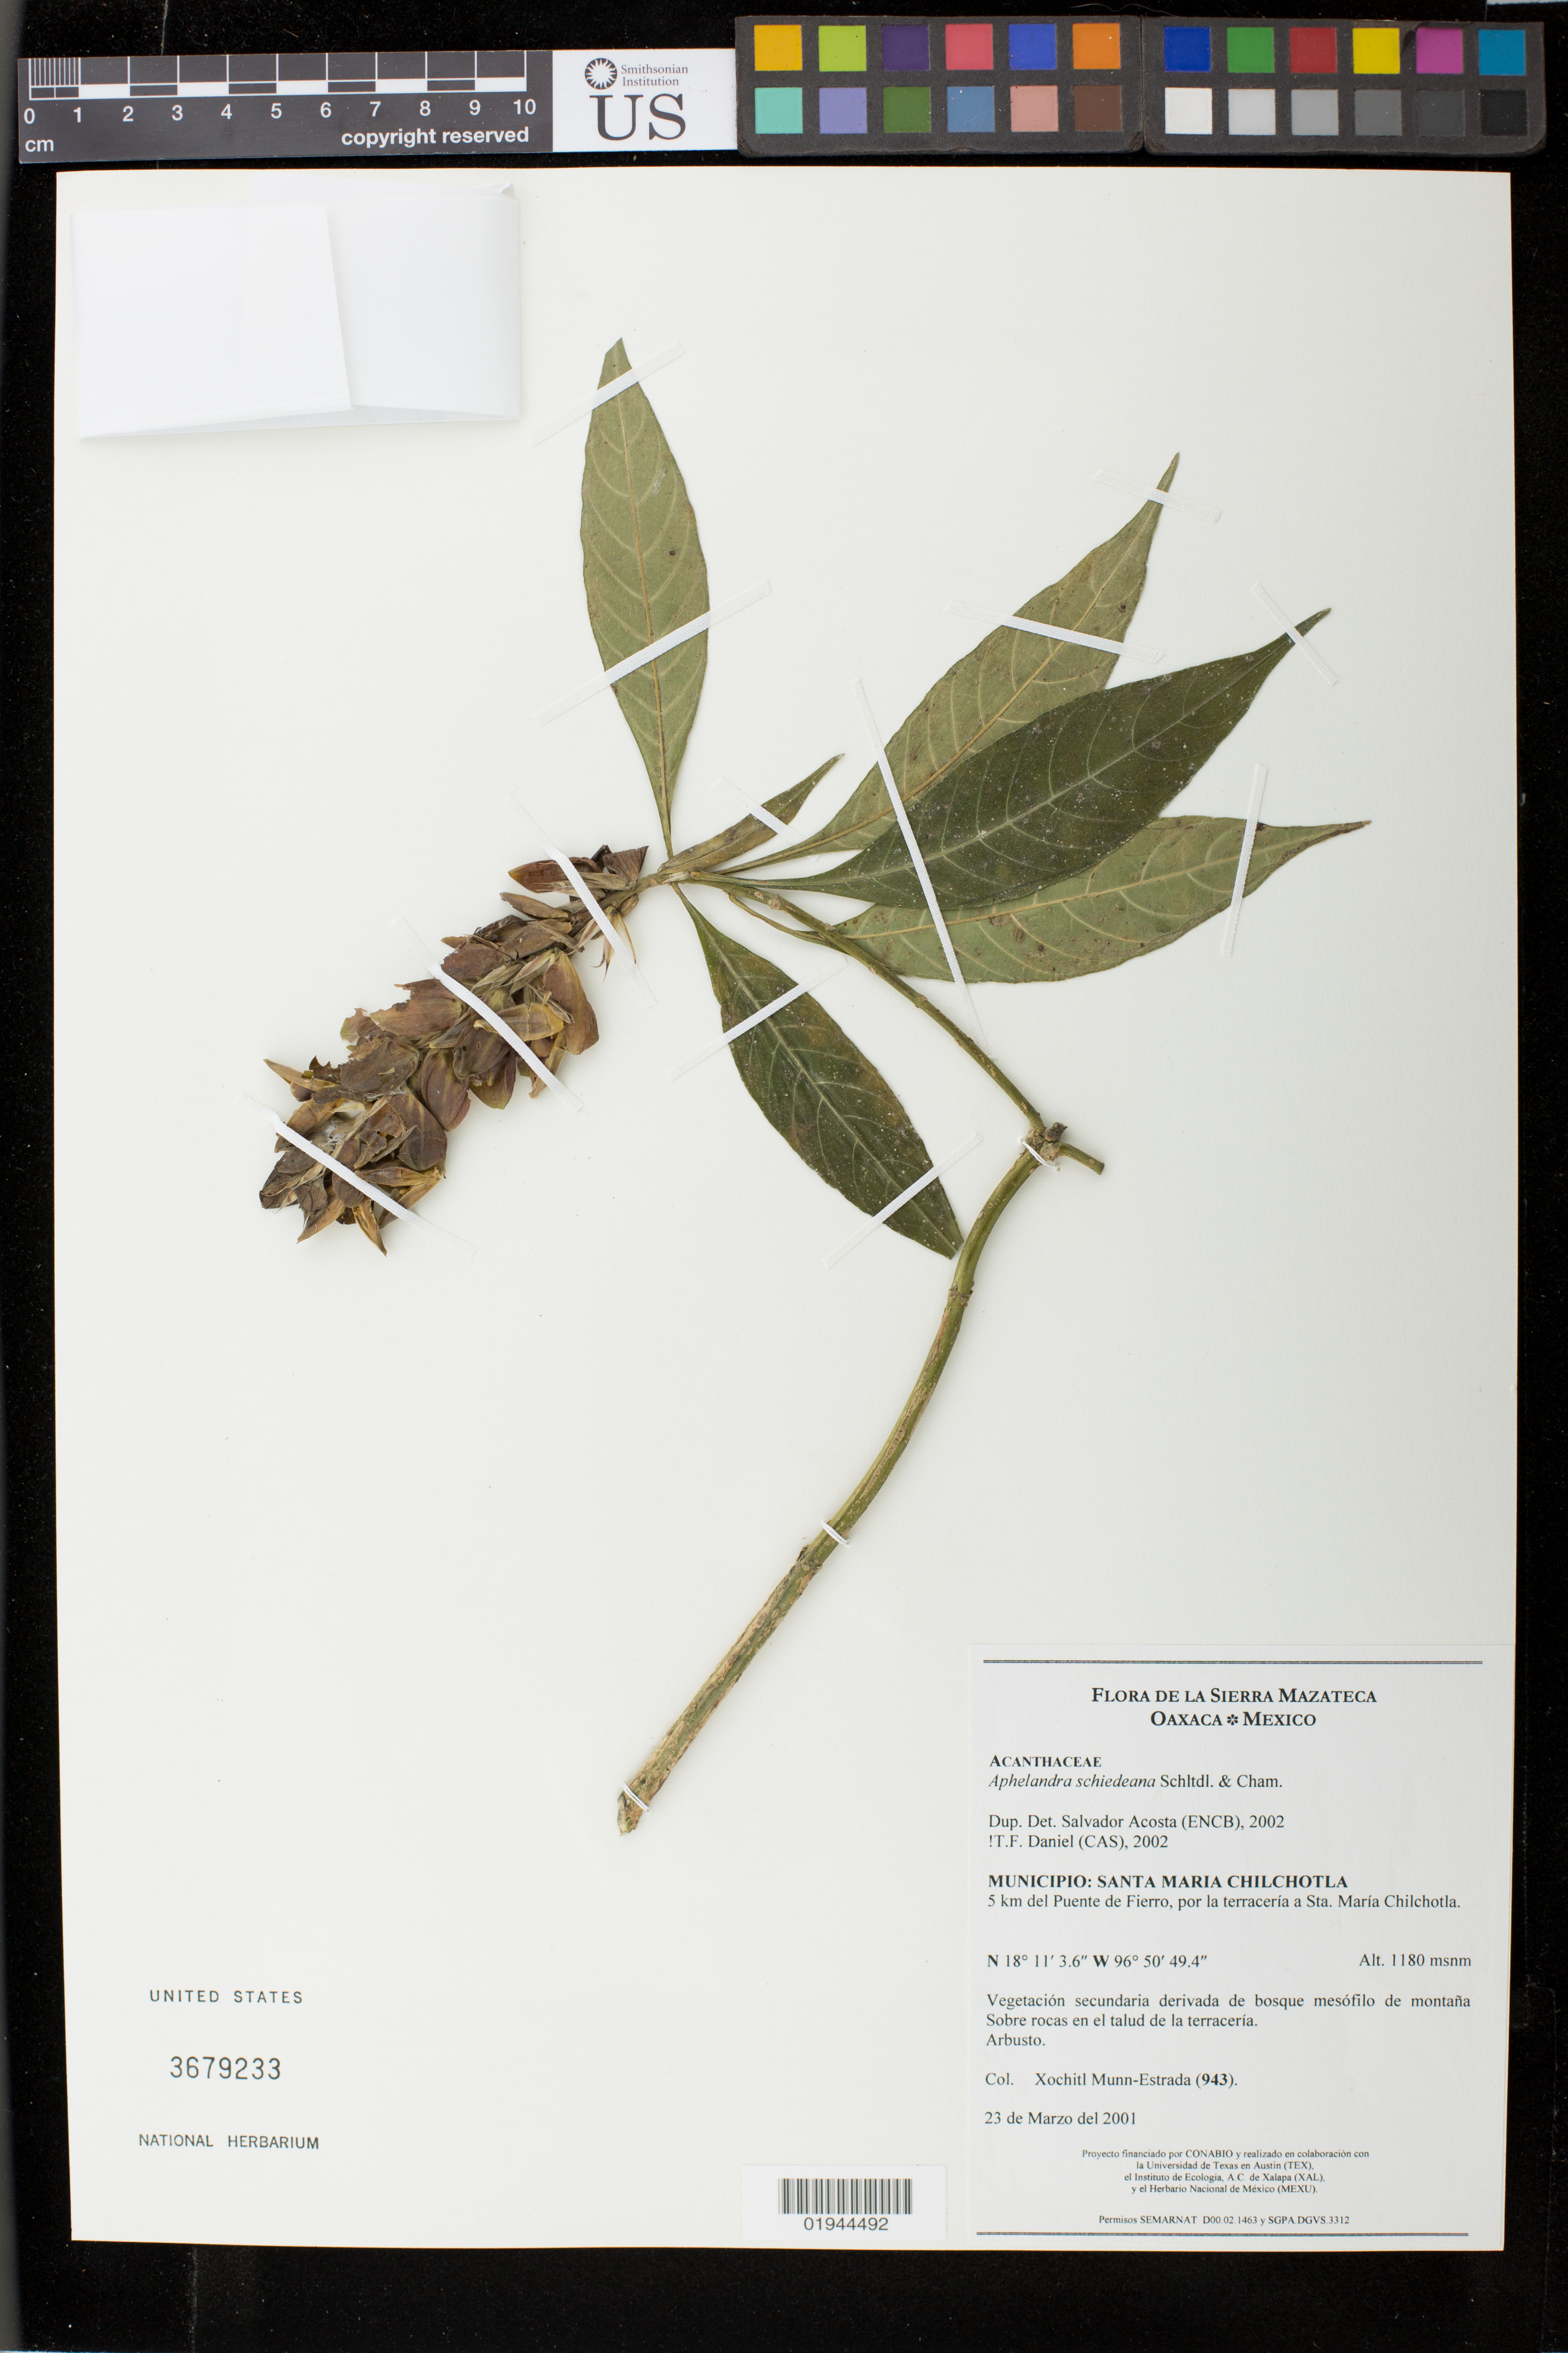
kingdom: Plantae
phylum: Tracheophyta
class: Magnoliopsida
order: Lamiales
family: Acanthaceae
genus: Aphelandra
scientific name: Aphelandra schiedeana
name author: Schltdl. & Cham.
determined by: Acosta, S.; Daniel, T. F.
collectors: X. Munn-Estrada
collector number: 943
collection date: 2001-03-23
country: Mexico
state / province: Oaxaca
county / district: Santa María Chilchotla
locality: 5 km del Puente de Fierro, por la terraceria a Sta. Maria Chilchotla.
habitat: Vegetacion secundaria derivada de bosque mesofilo de montana. Sobre rocas en el talud de la terraceria.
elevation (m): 1180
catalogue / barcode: US 3679233